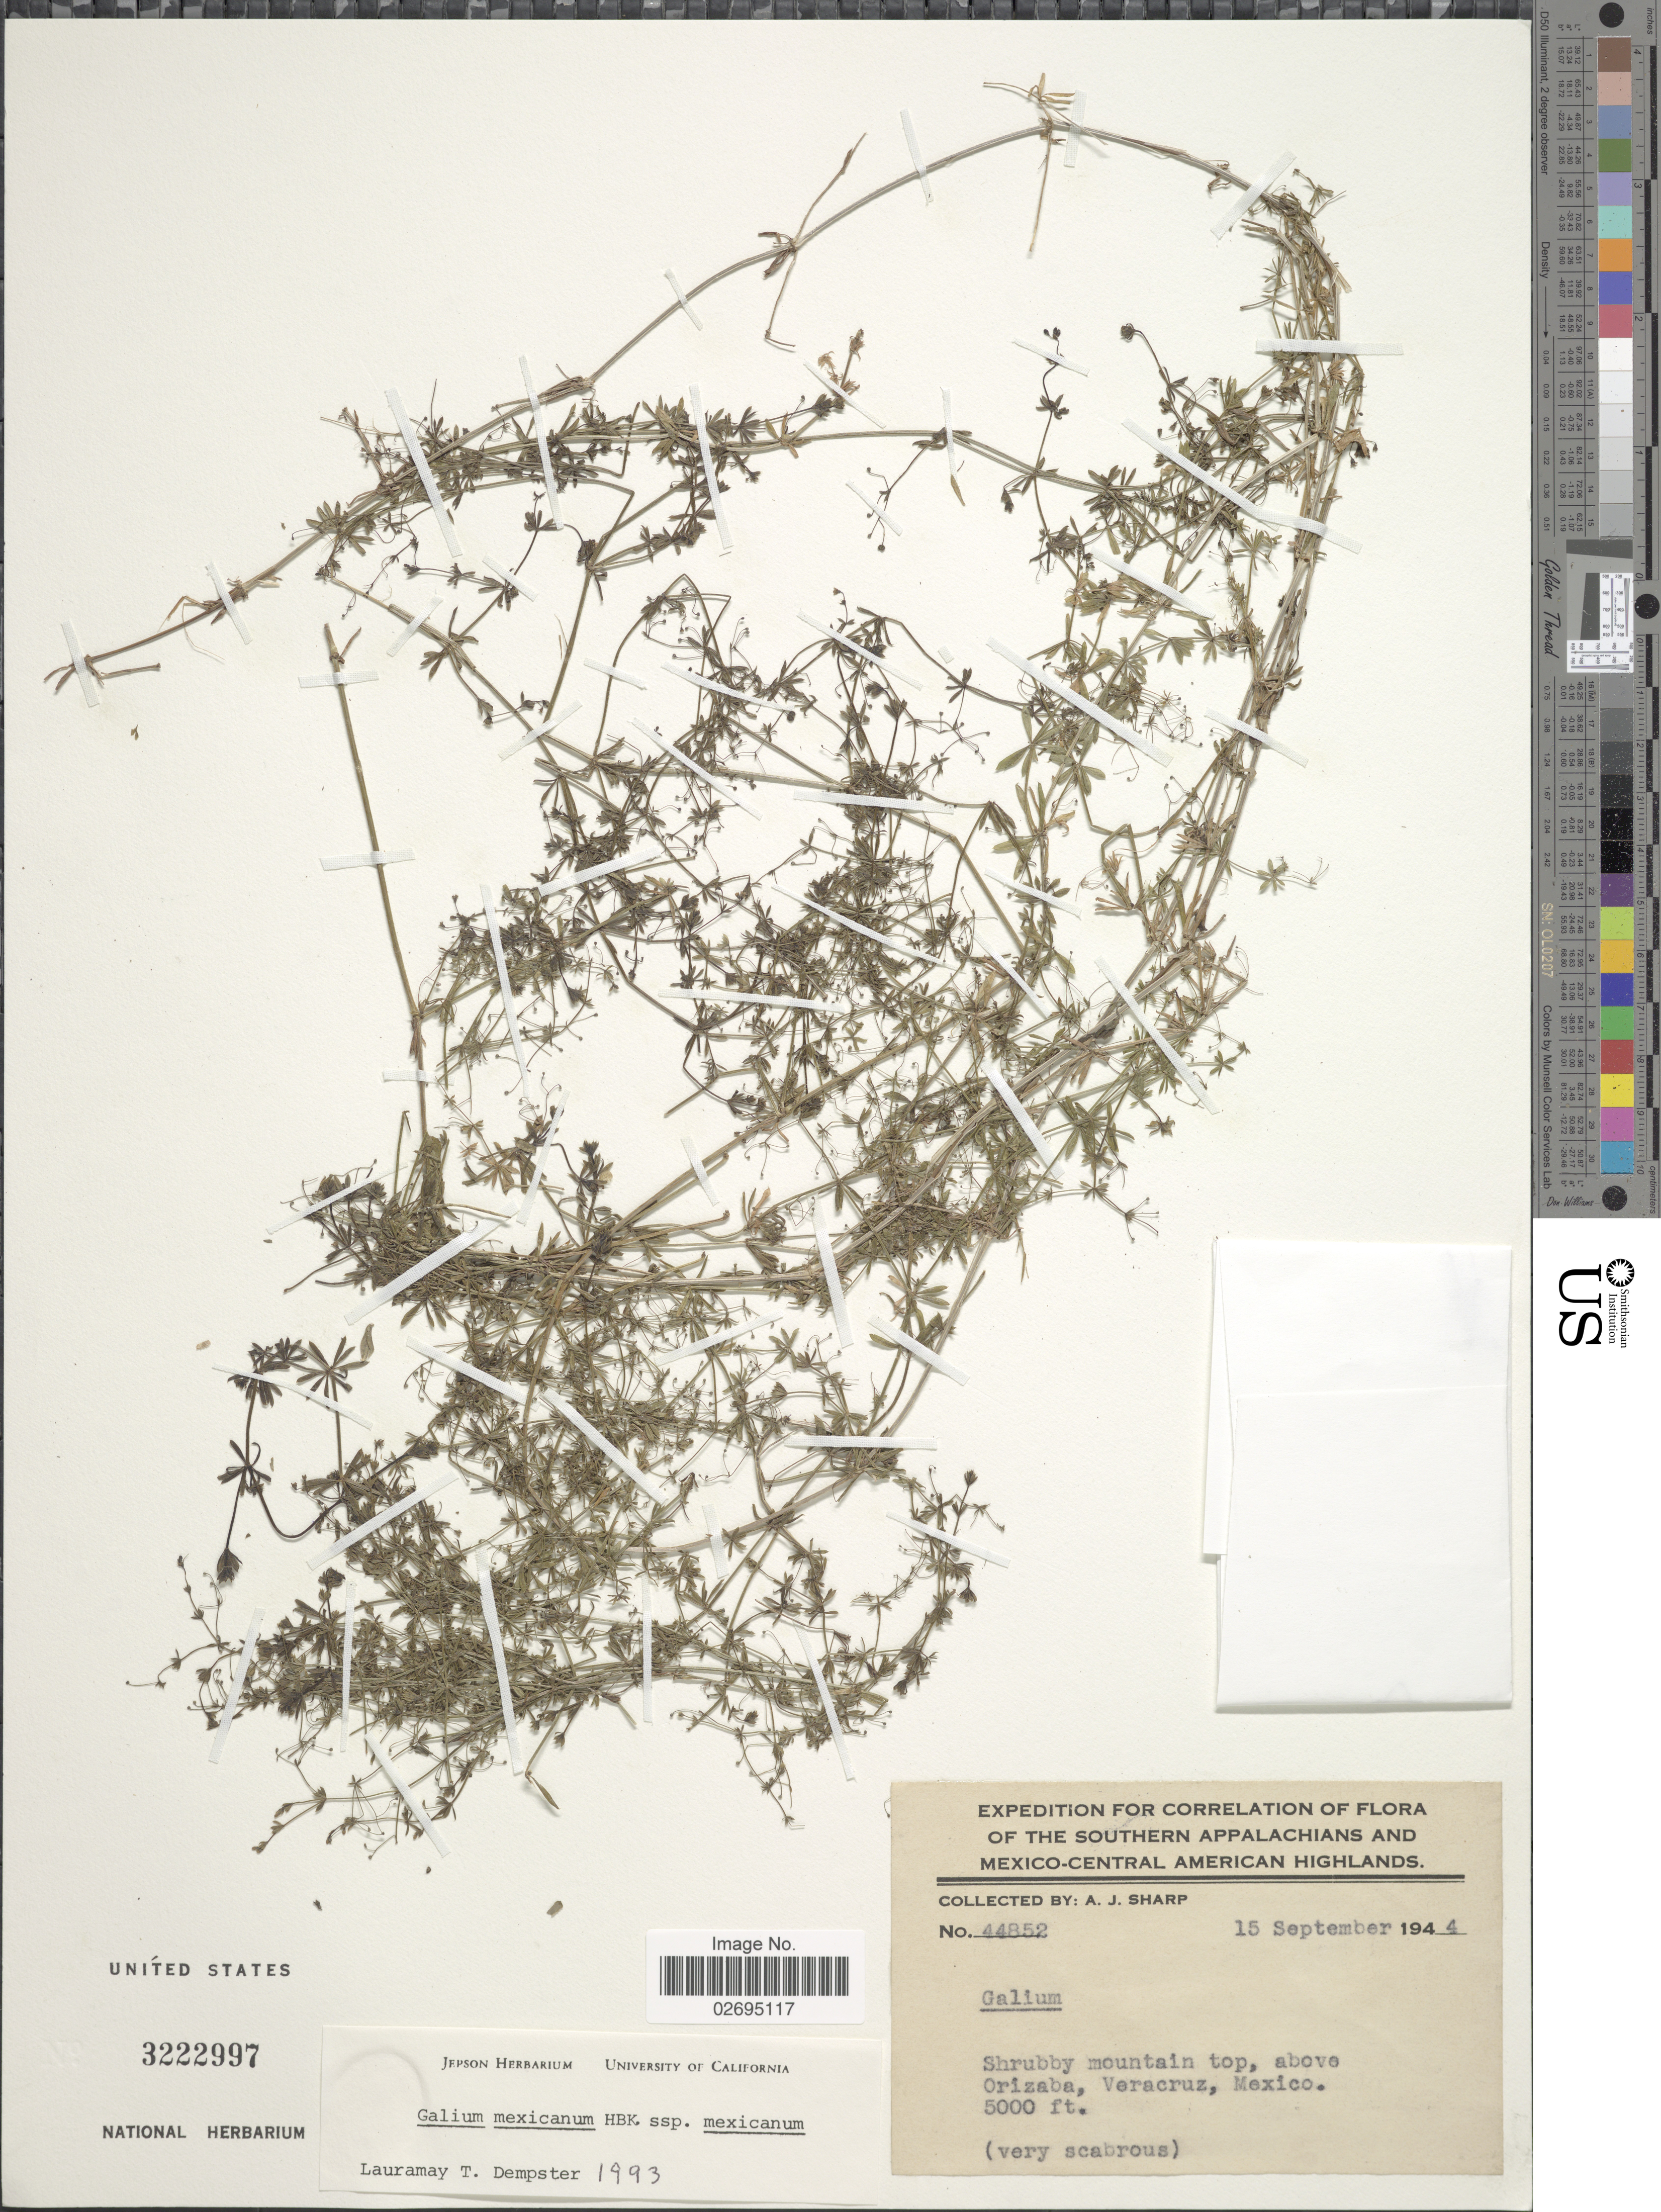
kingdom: Plantae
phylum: Tracheophyta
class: Magnoliopsida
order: Gentianales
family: Rubiaceae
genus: Galium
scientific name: Galium mexicanum subsp. mexicanum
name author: Kunth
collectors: A. J. Sharp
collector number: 44852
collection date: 1944-09-15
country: Mexico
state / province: Veracruz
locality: Southern Appalachians and Mexico-Central American Highlands. Above Orizaba, Veracruz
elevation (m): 1524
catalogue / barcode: US 3222997